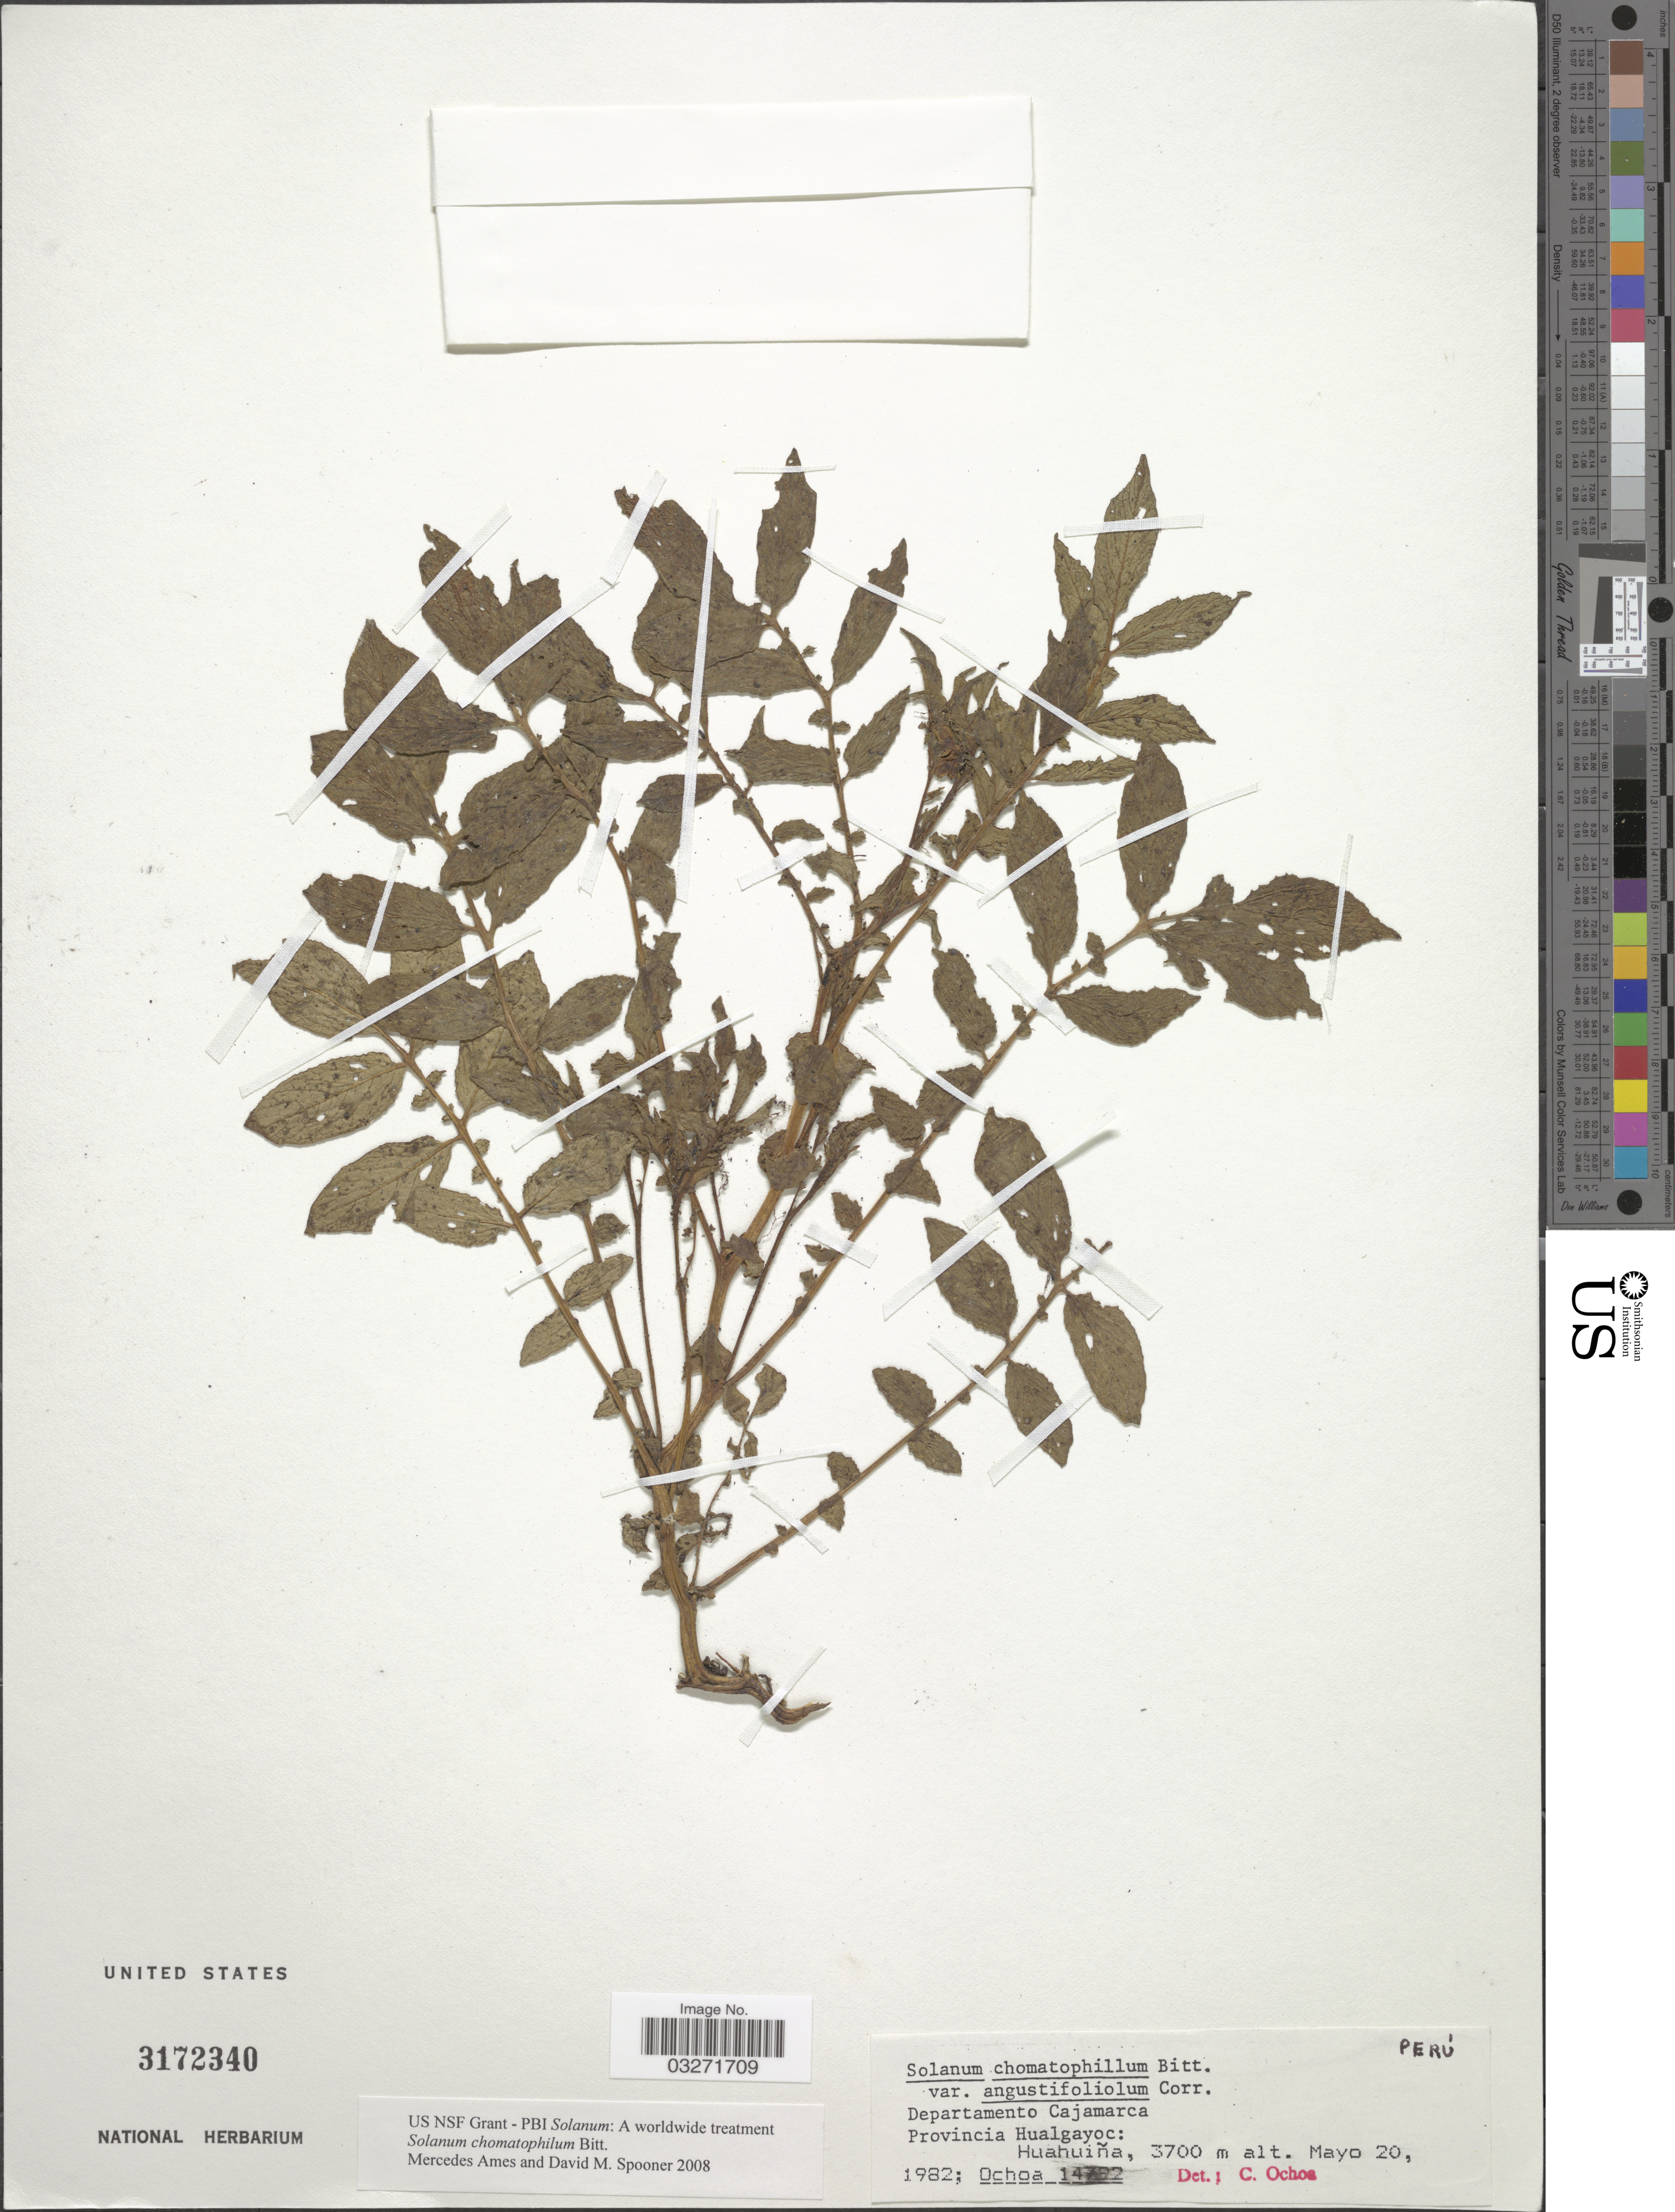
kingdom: Plantae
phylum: Tracheophyta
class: Magnoliopsida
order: Solanales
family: Solanaceae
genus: Solanum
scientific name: Solanum chomatophilum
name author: Bitter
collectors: -. Ochoa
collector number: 14792*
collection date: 1982-05-20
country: Peru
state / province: Cajamarca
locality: Departamento Cajamarca. Provincia Hualgayoc: Huahuiña.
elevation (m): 3700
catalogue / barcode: US 3172340